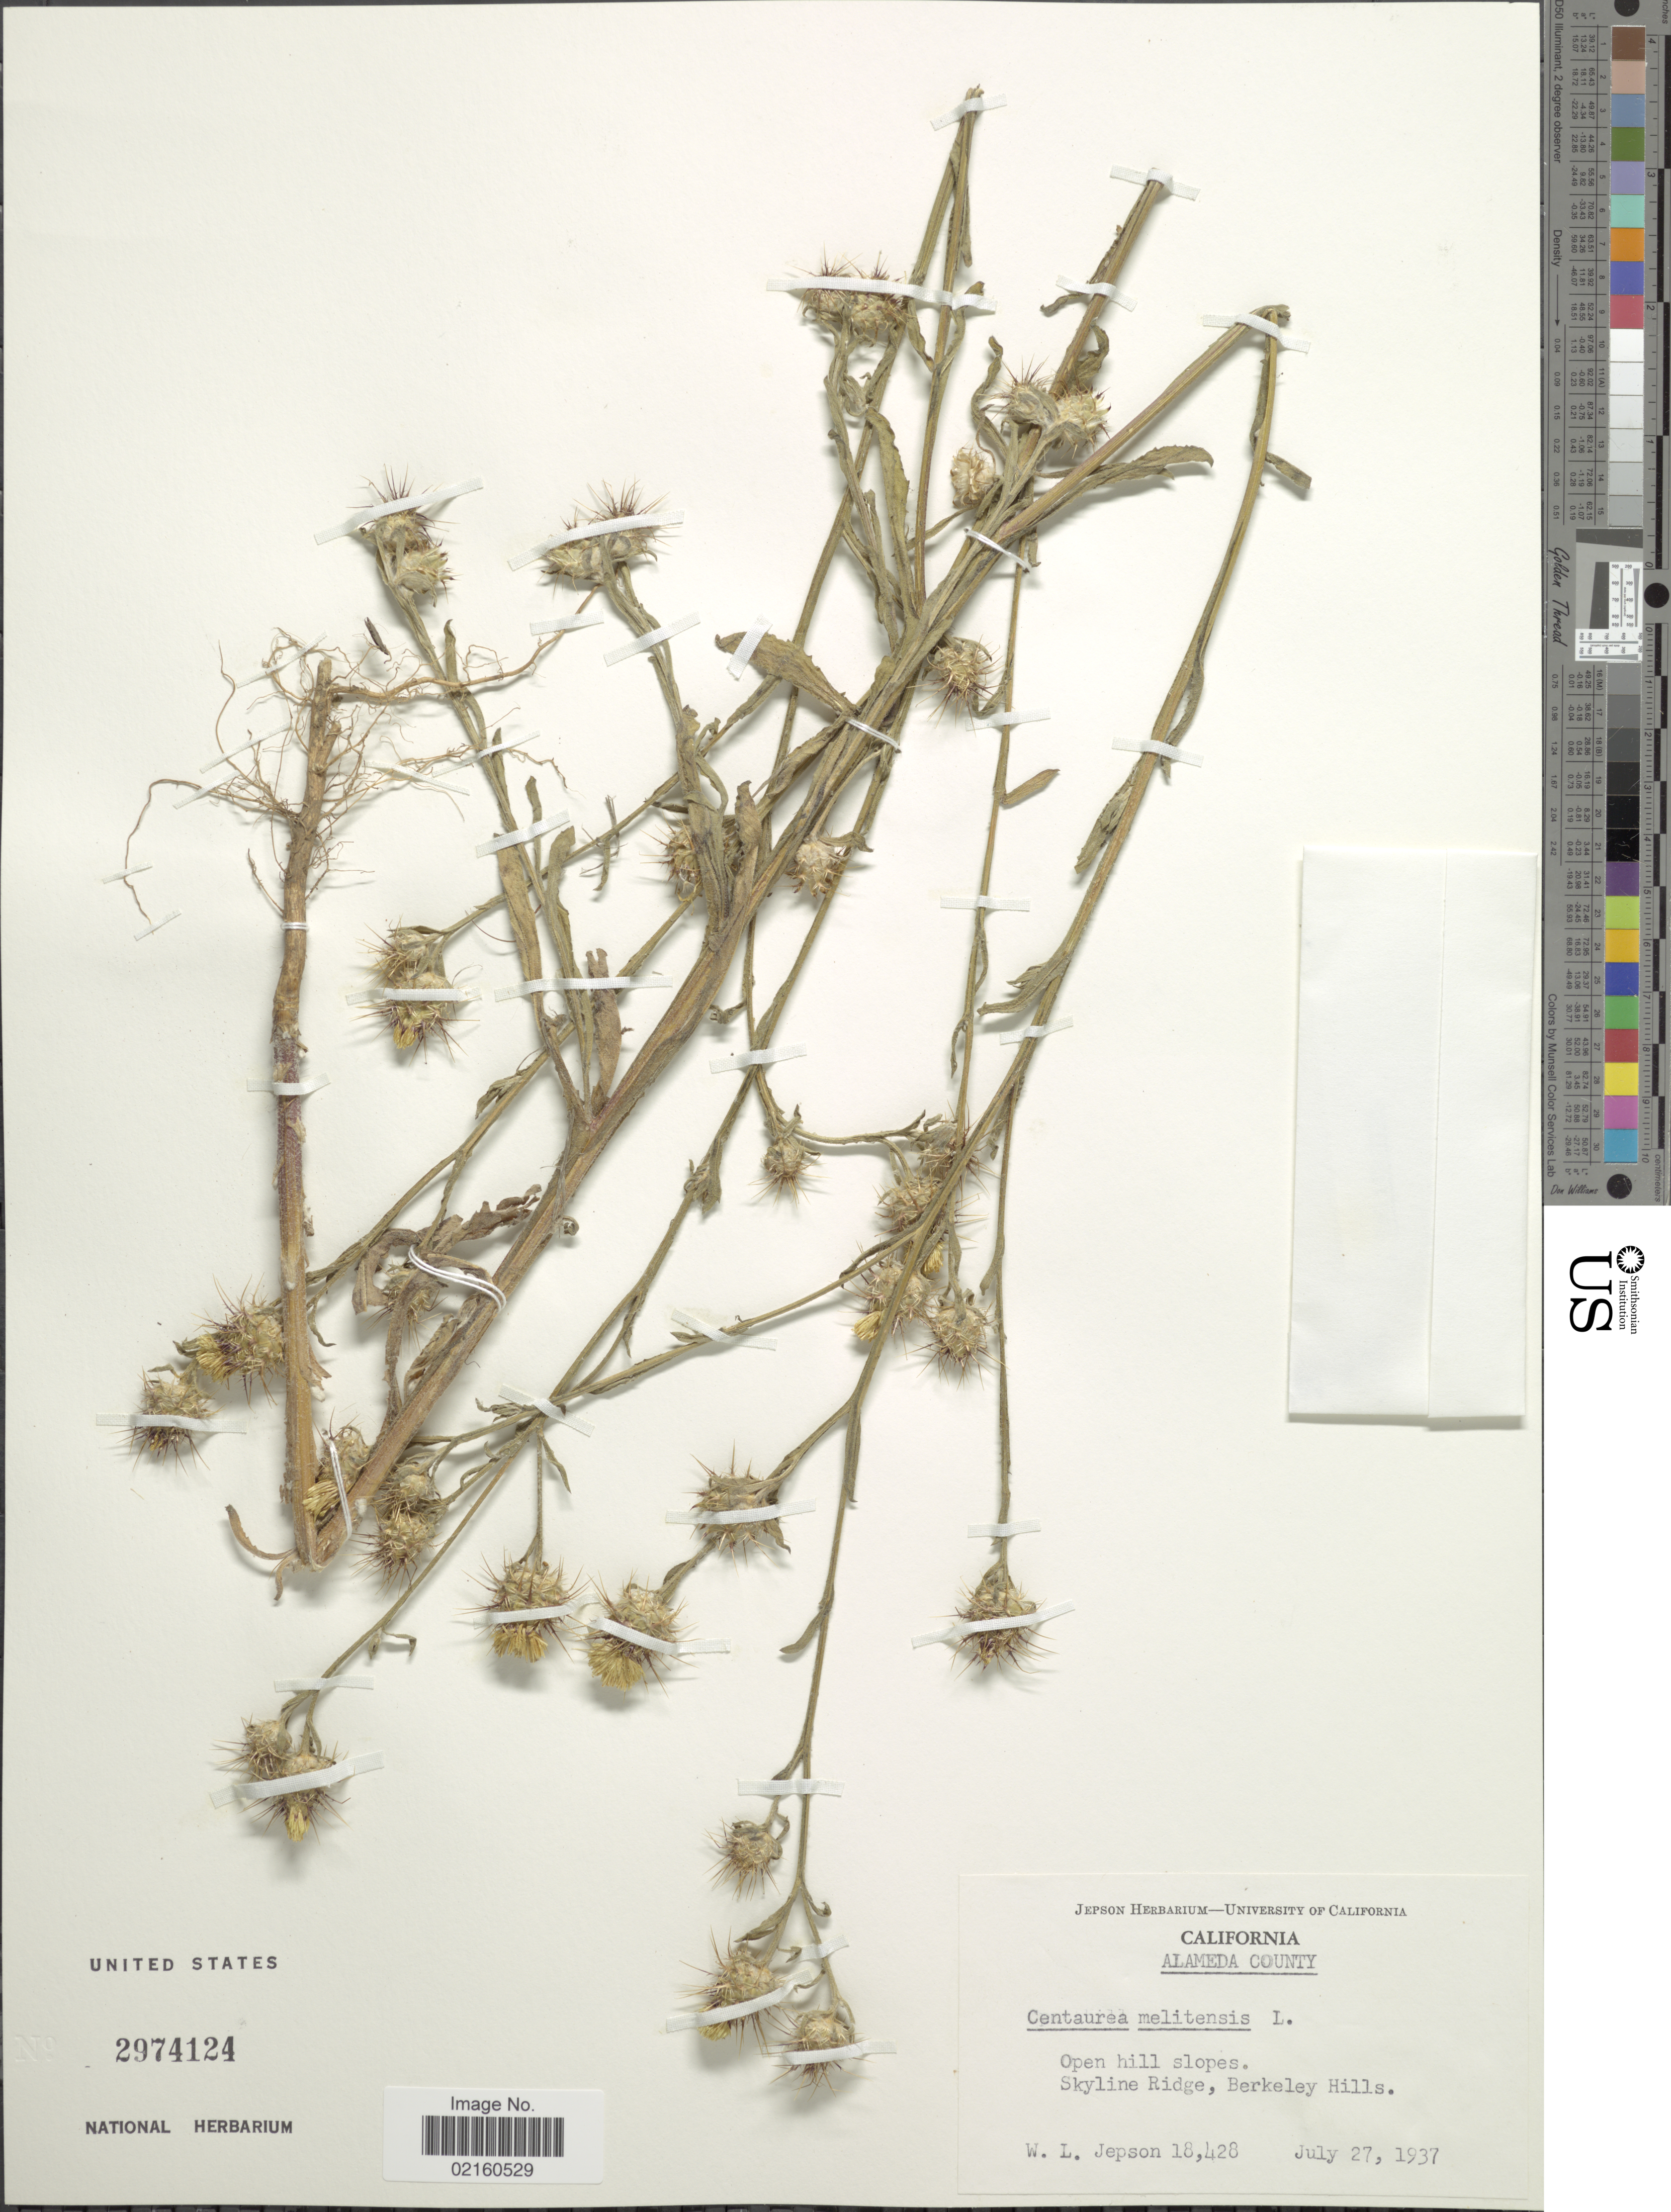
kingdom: Plantae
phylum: Tracheophyta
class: Magnoliopsida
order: Asterales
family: Asteraceae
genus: Centaurea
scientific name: Centaurea melitensis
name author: L.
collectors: W. L. Jepson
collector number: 18428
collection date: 1937-07-27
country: United States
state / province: California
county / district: Alameda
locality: Alameda County, Skyline Ridge, Berkeley Hills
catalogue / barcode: US 2974124